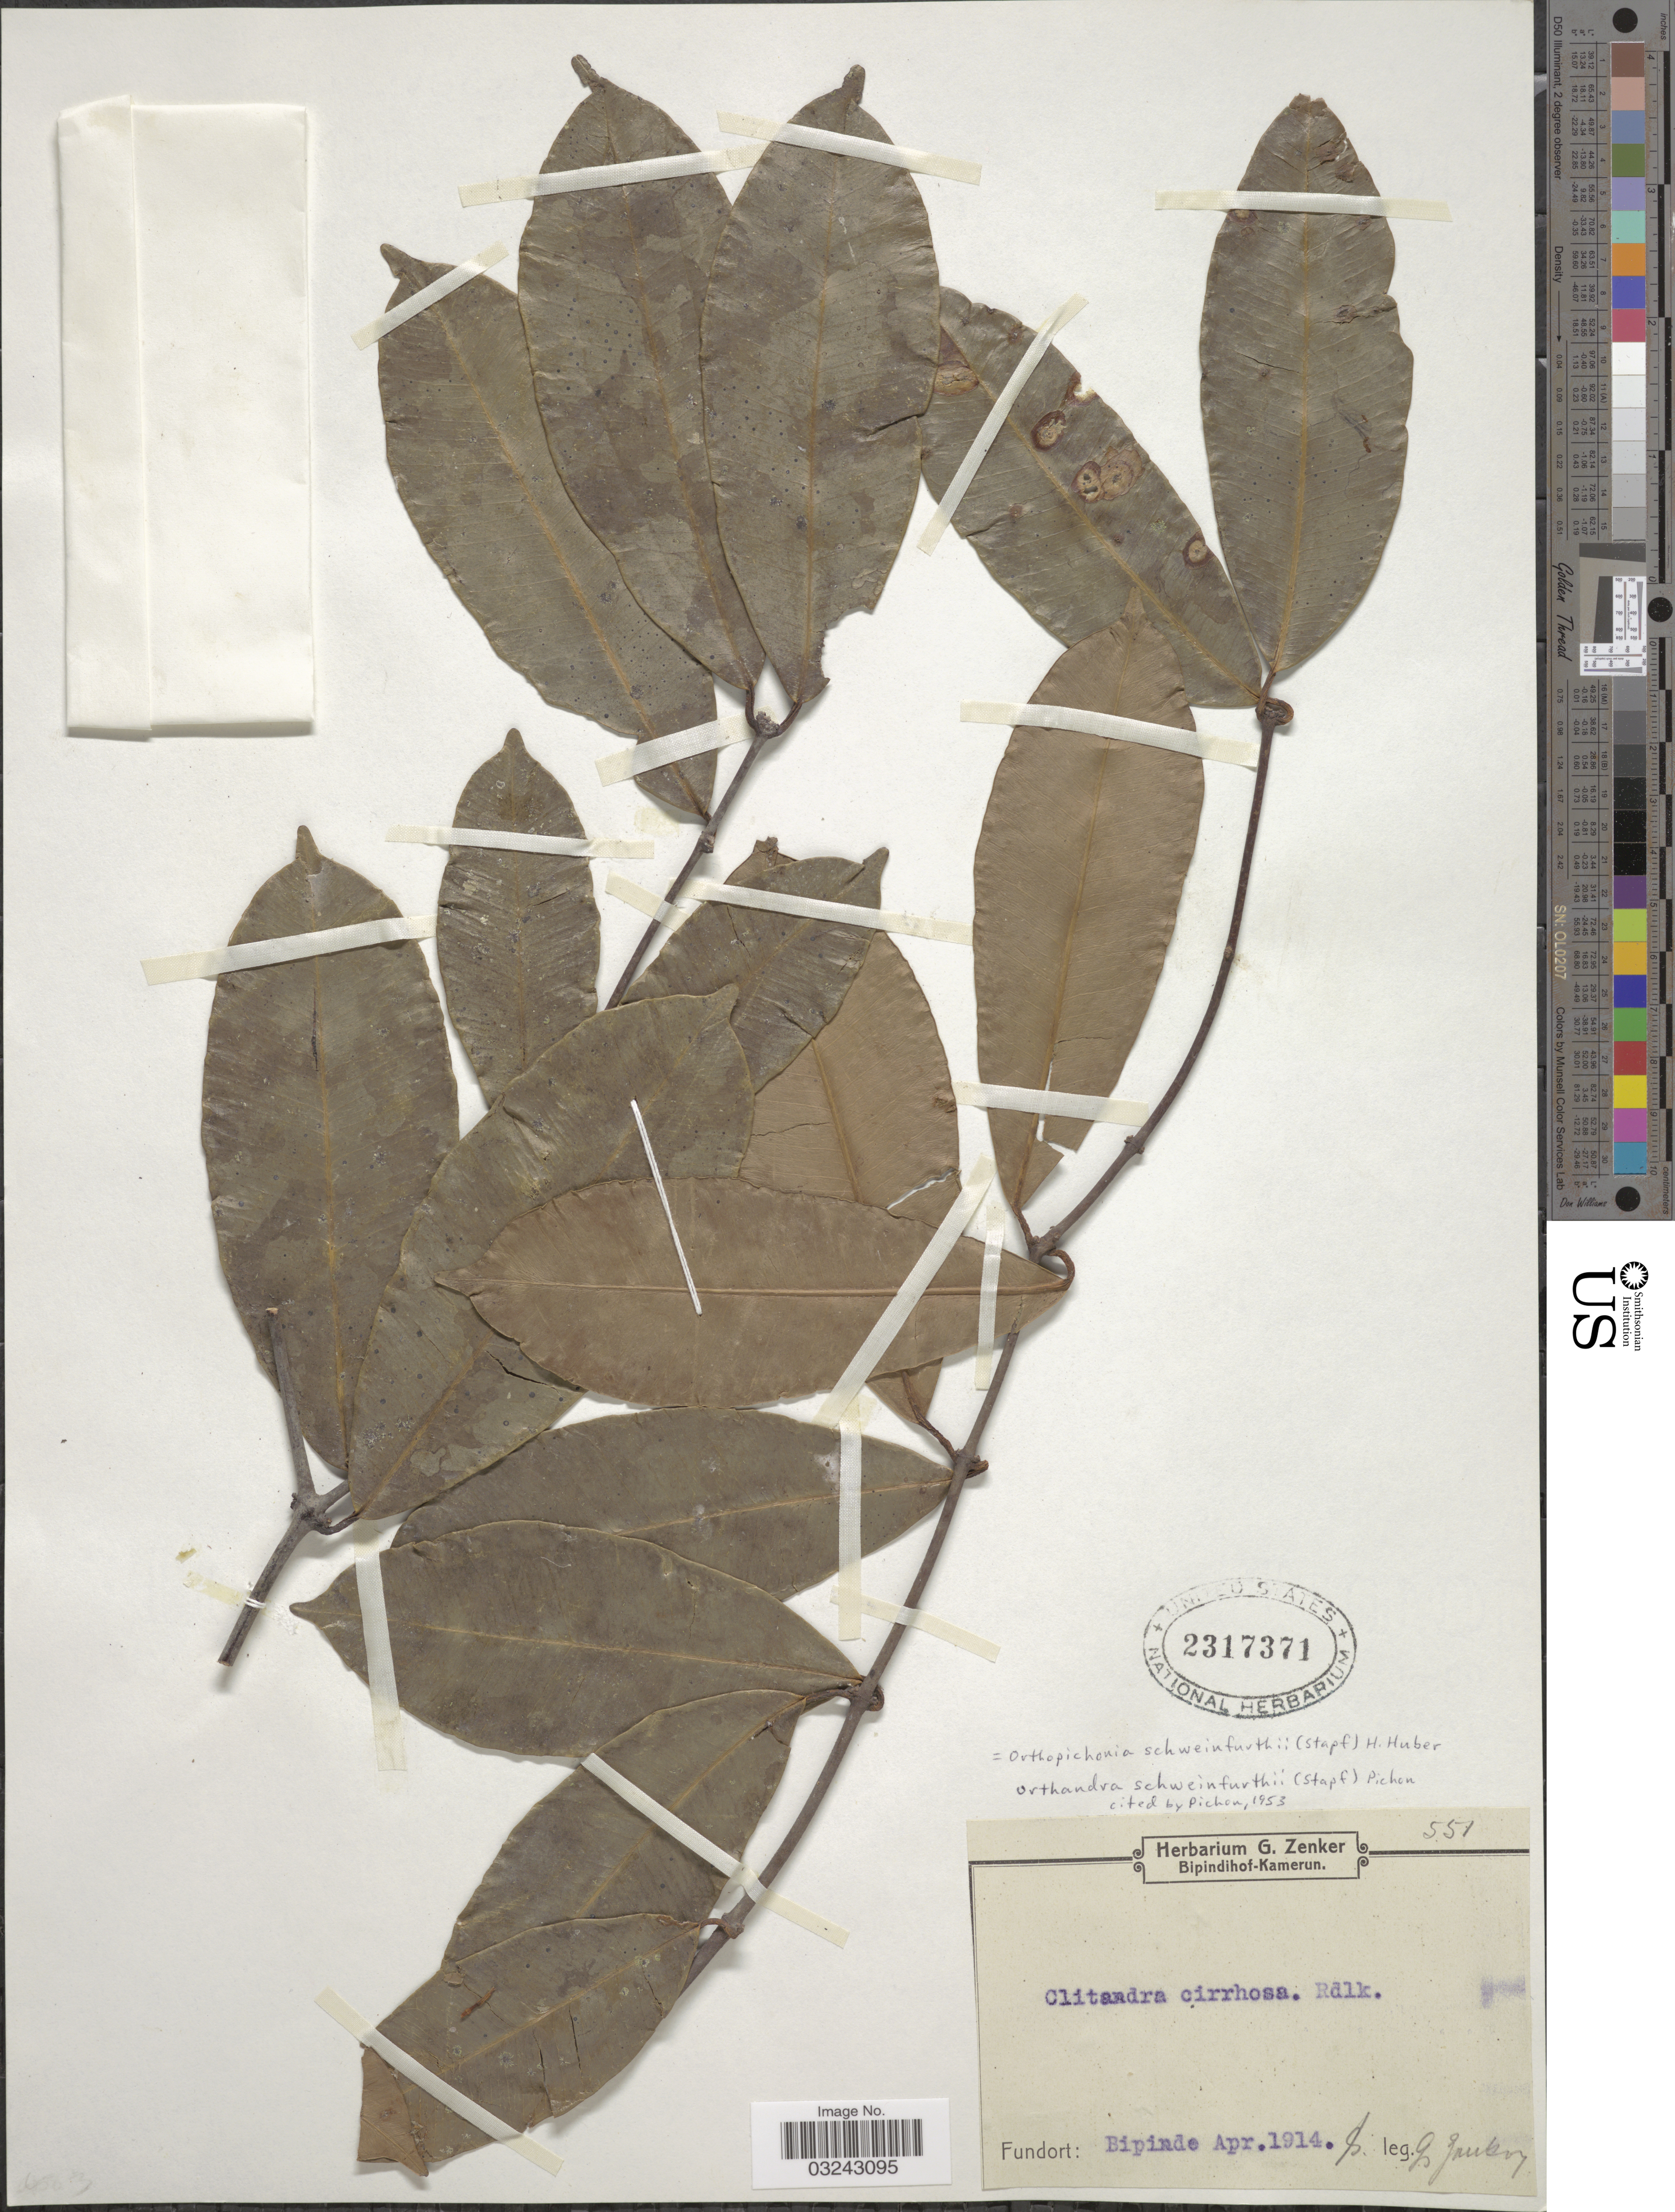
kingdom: Plantae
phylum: Tracheophyta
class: Magnoliopsida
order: Gentianales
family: Apocynaceae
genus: Orthopichonia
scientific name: Orthopichonia schweinfurthii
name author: (Stapf) H. Huber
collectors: G. A. Zenker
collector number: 551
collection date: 1914-04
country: Cameroon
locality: Bipinde.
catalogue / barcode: US 2317371